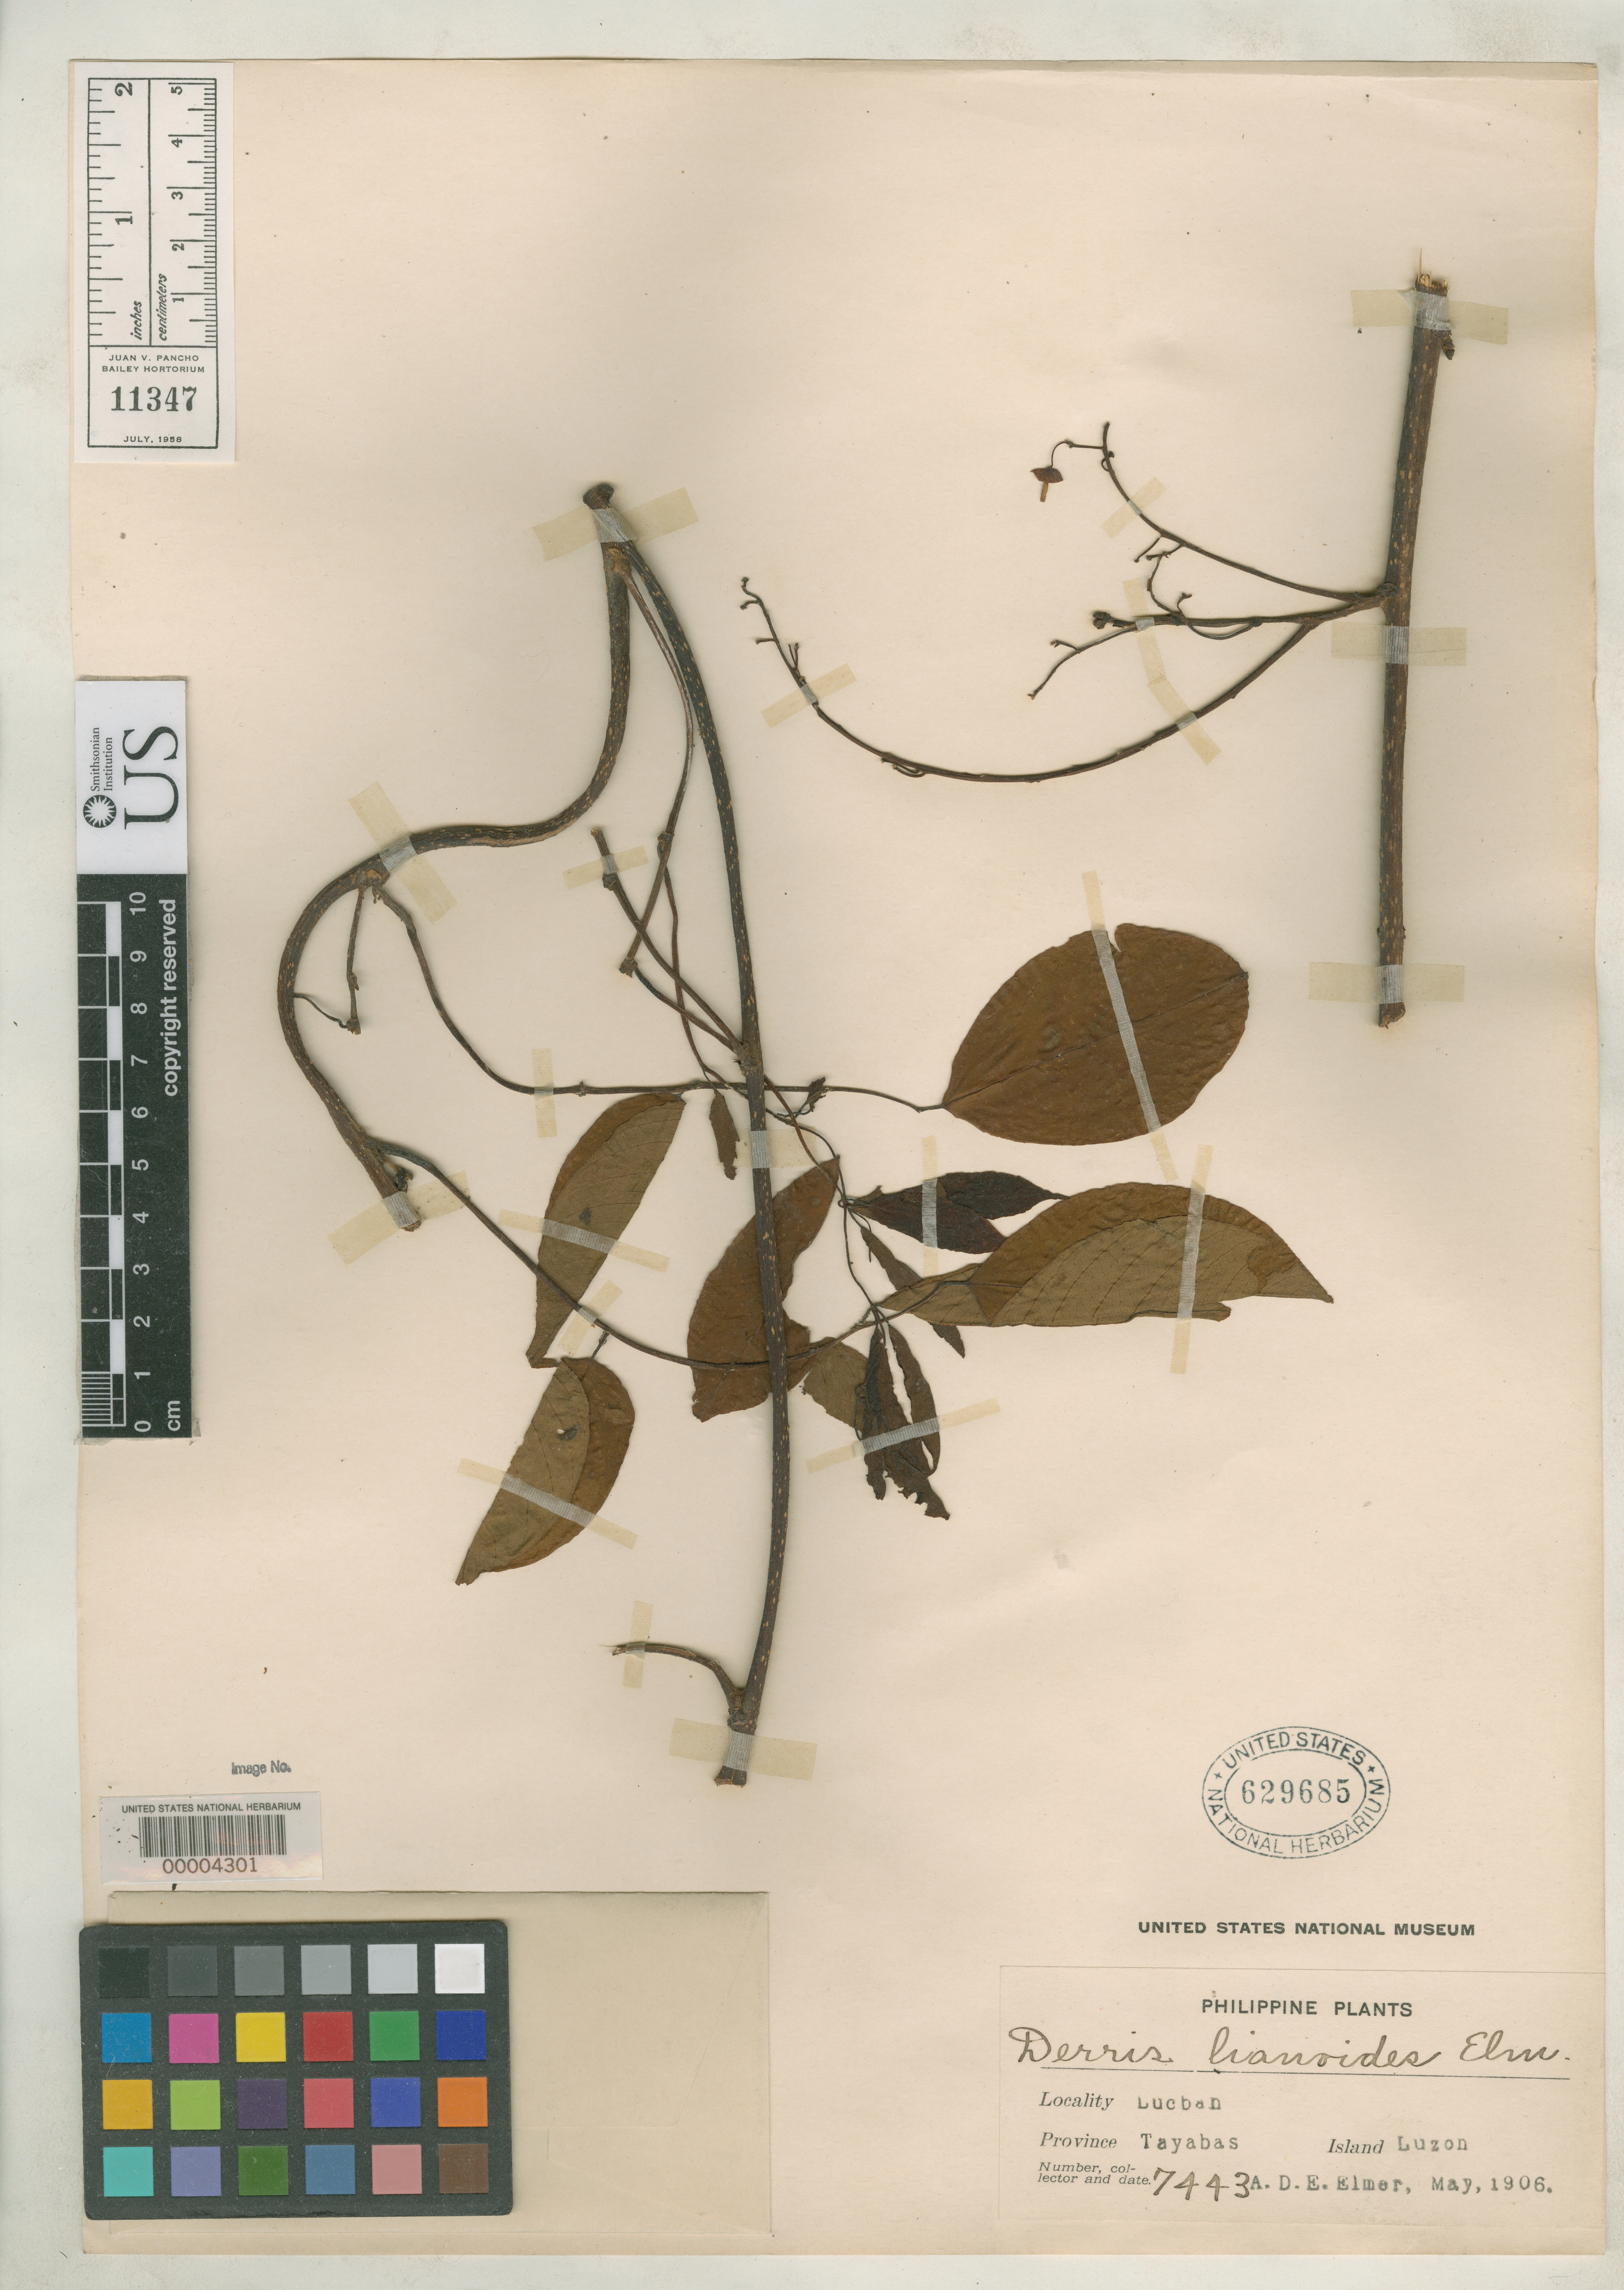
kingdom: Plantae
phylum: Tracheophyta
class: Magnoliopsida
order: Fabales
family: Fabaceae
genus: Derris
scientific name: Derris lianoides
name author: Elmer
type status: Isotype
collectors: A. D. E. Elmer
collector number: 7443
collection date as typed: May 1906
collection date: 1906-05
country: Philippines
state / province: Calabarzon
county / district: Quezon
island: Luzon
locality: Lucban, Province of Tayabas, Luzon.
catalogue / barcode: US 629685